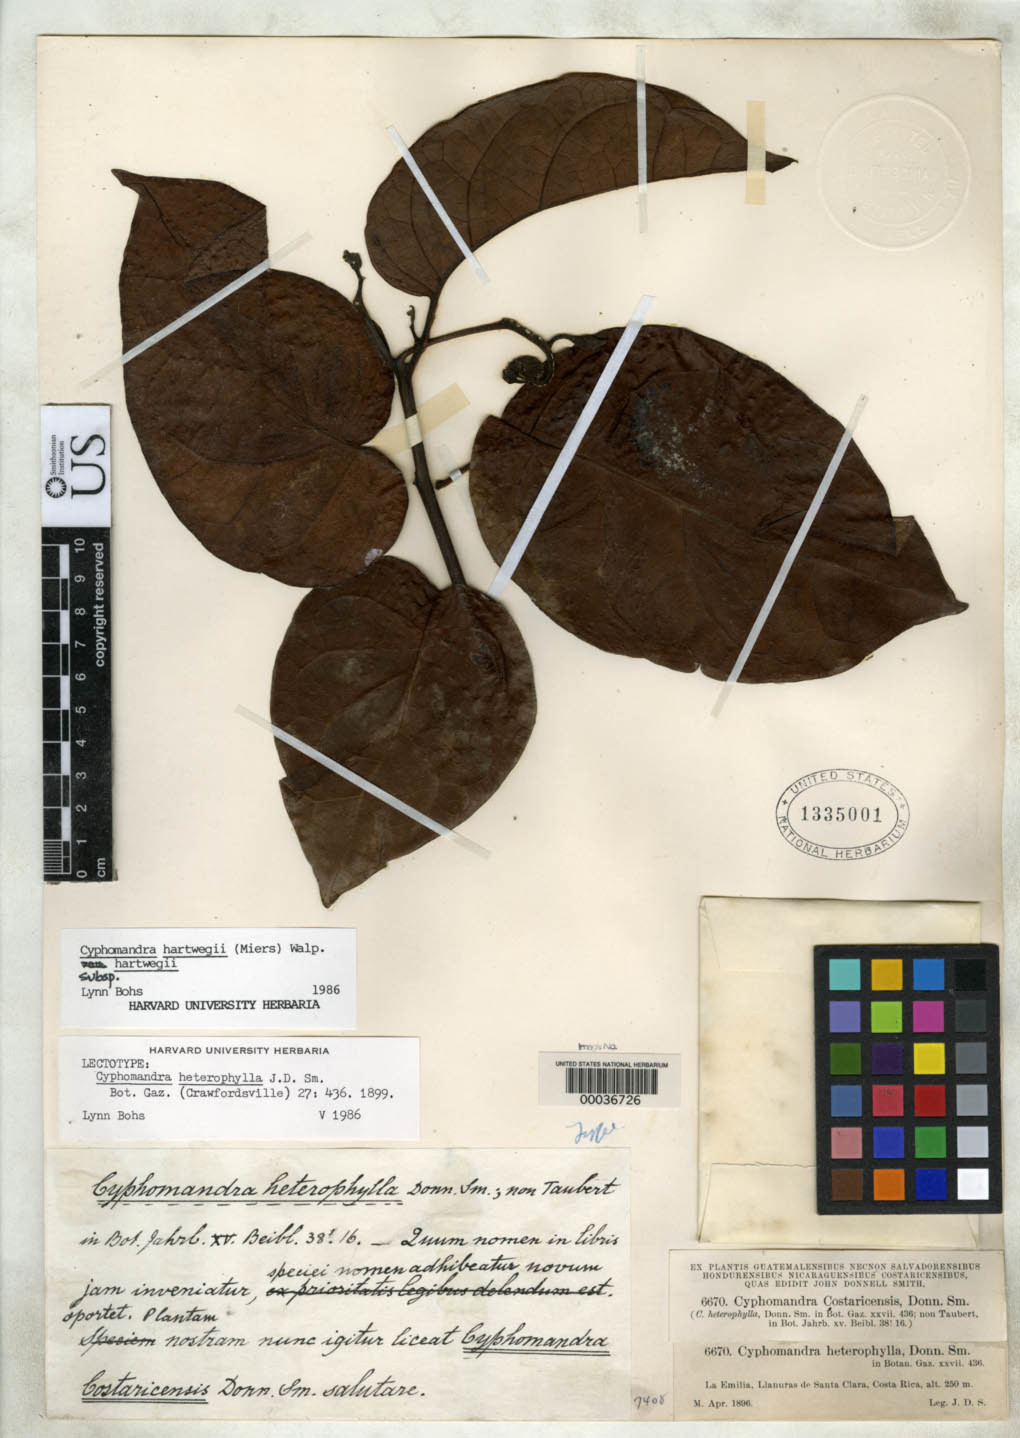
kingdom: Plantae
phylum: Tracheophyta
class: Magnoliopsida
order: Solanales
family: Solanaceae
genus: Cyphomandra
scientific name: Cyphomandra heterophylla Donn. Sm., nom. illeg.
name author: Donn. Sm.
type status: Lectotype; Syntype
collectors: J. Donnell Smith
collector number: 6670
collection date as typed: Apr 1896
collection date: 1896-04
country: Costa Rica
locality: La Emilia, Llanuras de Santa Clara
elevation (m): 250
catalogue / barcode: US 1335001